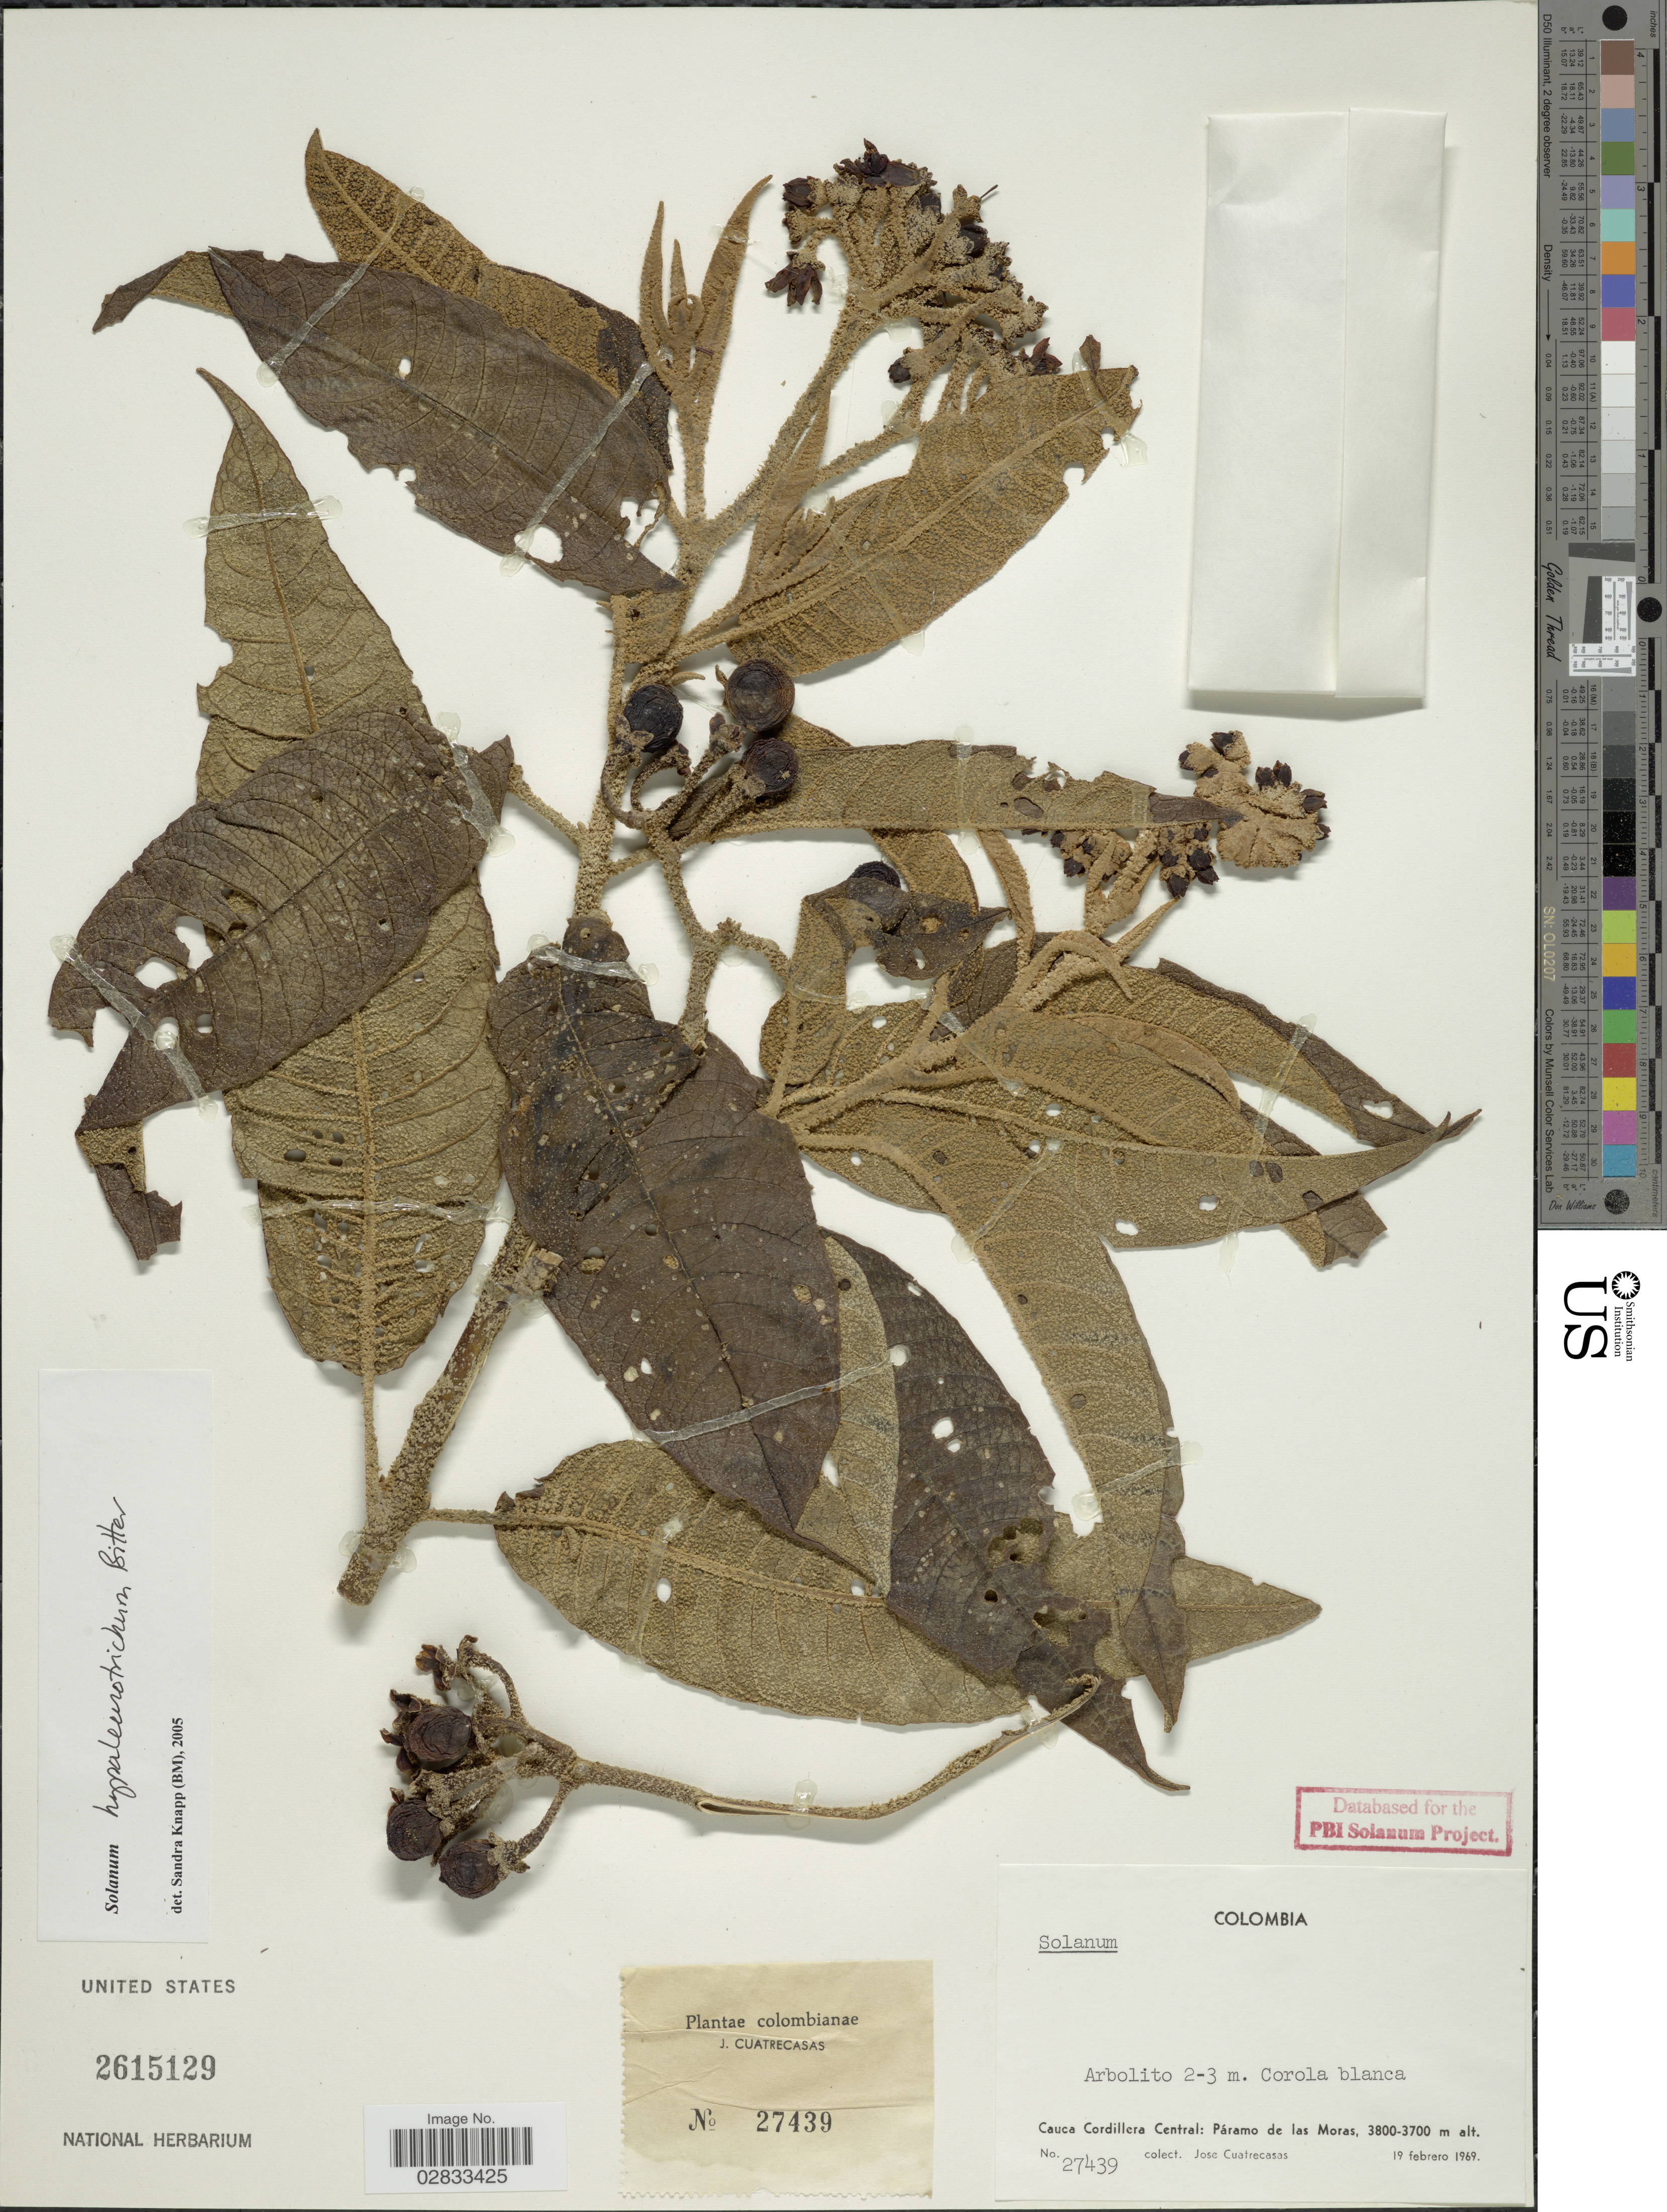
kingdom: Plantae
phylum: Tracheophyta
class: Magnoliopsida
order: Solanales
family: Solanaceae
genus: Solanum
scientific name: Solanum hypaleurotrichum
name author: Bitter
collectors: J. Cuatrecasas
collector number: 27439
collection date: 1969-02-19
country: Colombia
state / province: Cauca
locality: Cauca Cordillera Central: Páramo de las Moras.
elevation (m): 3700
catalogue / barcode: US 2615129